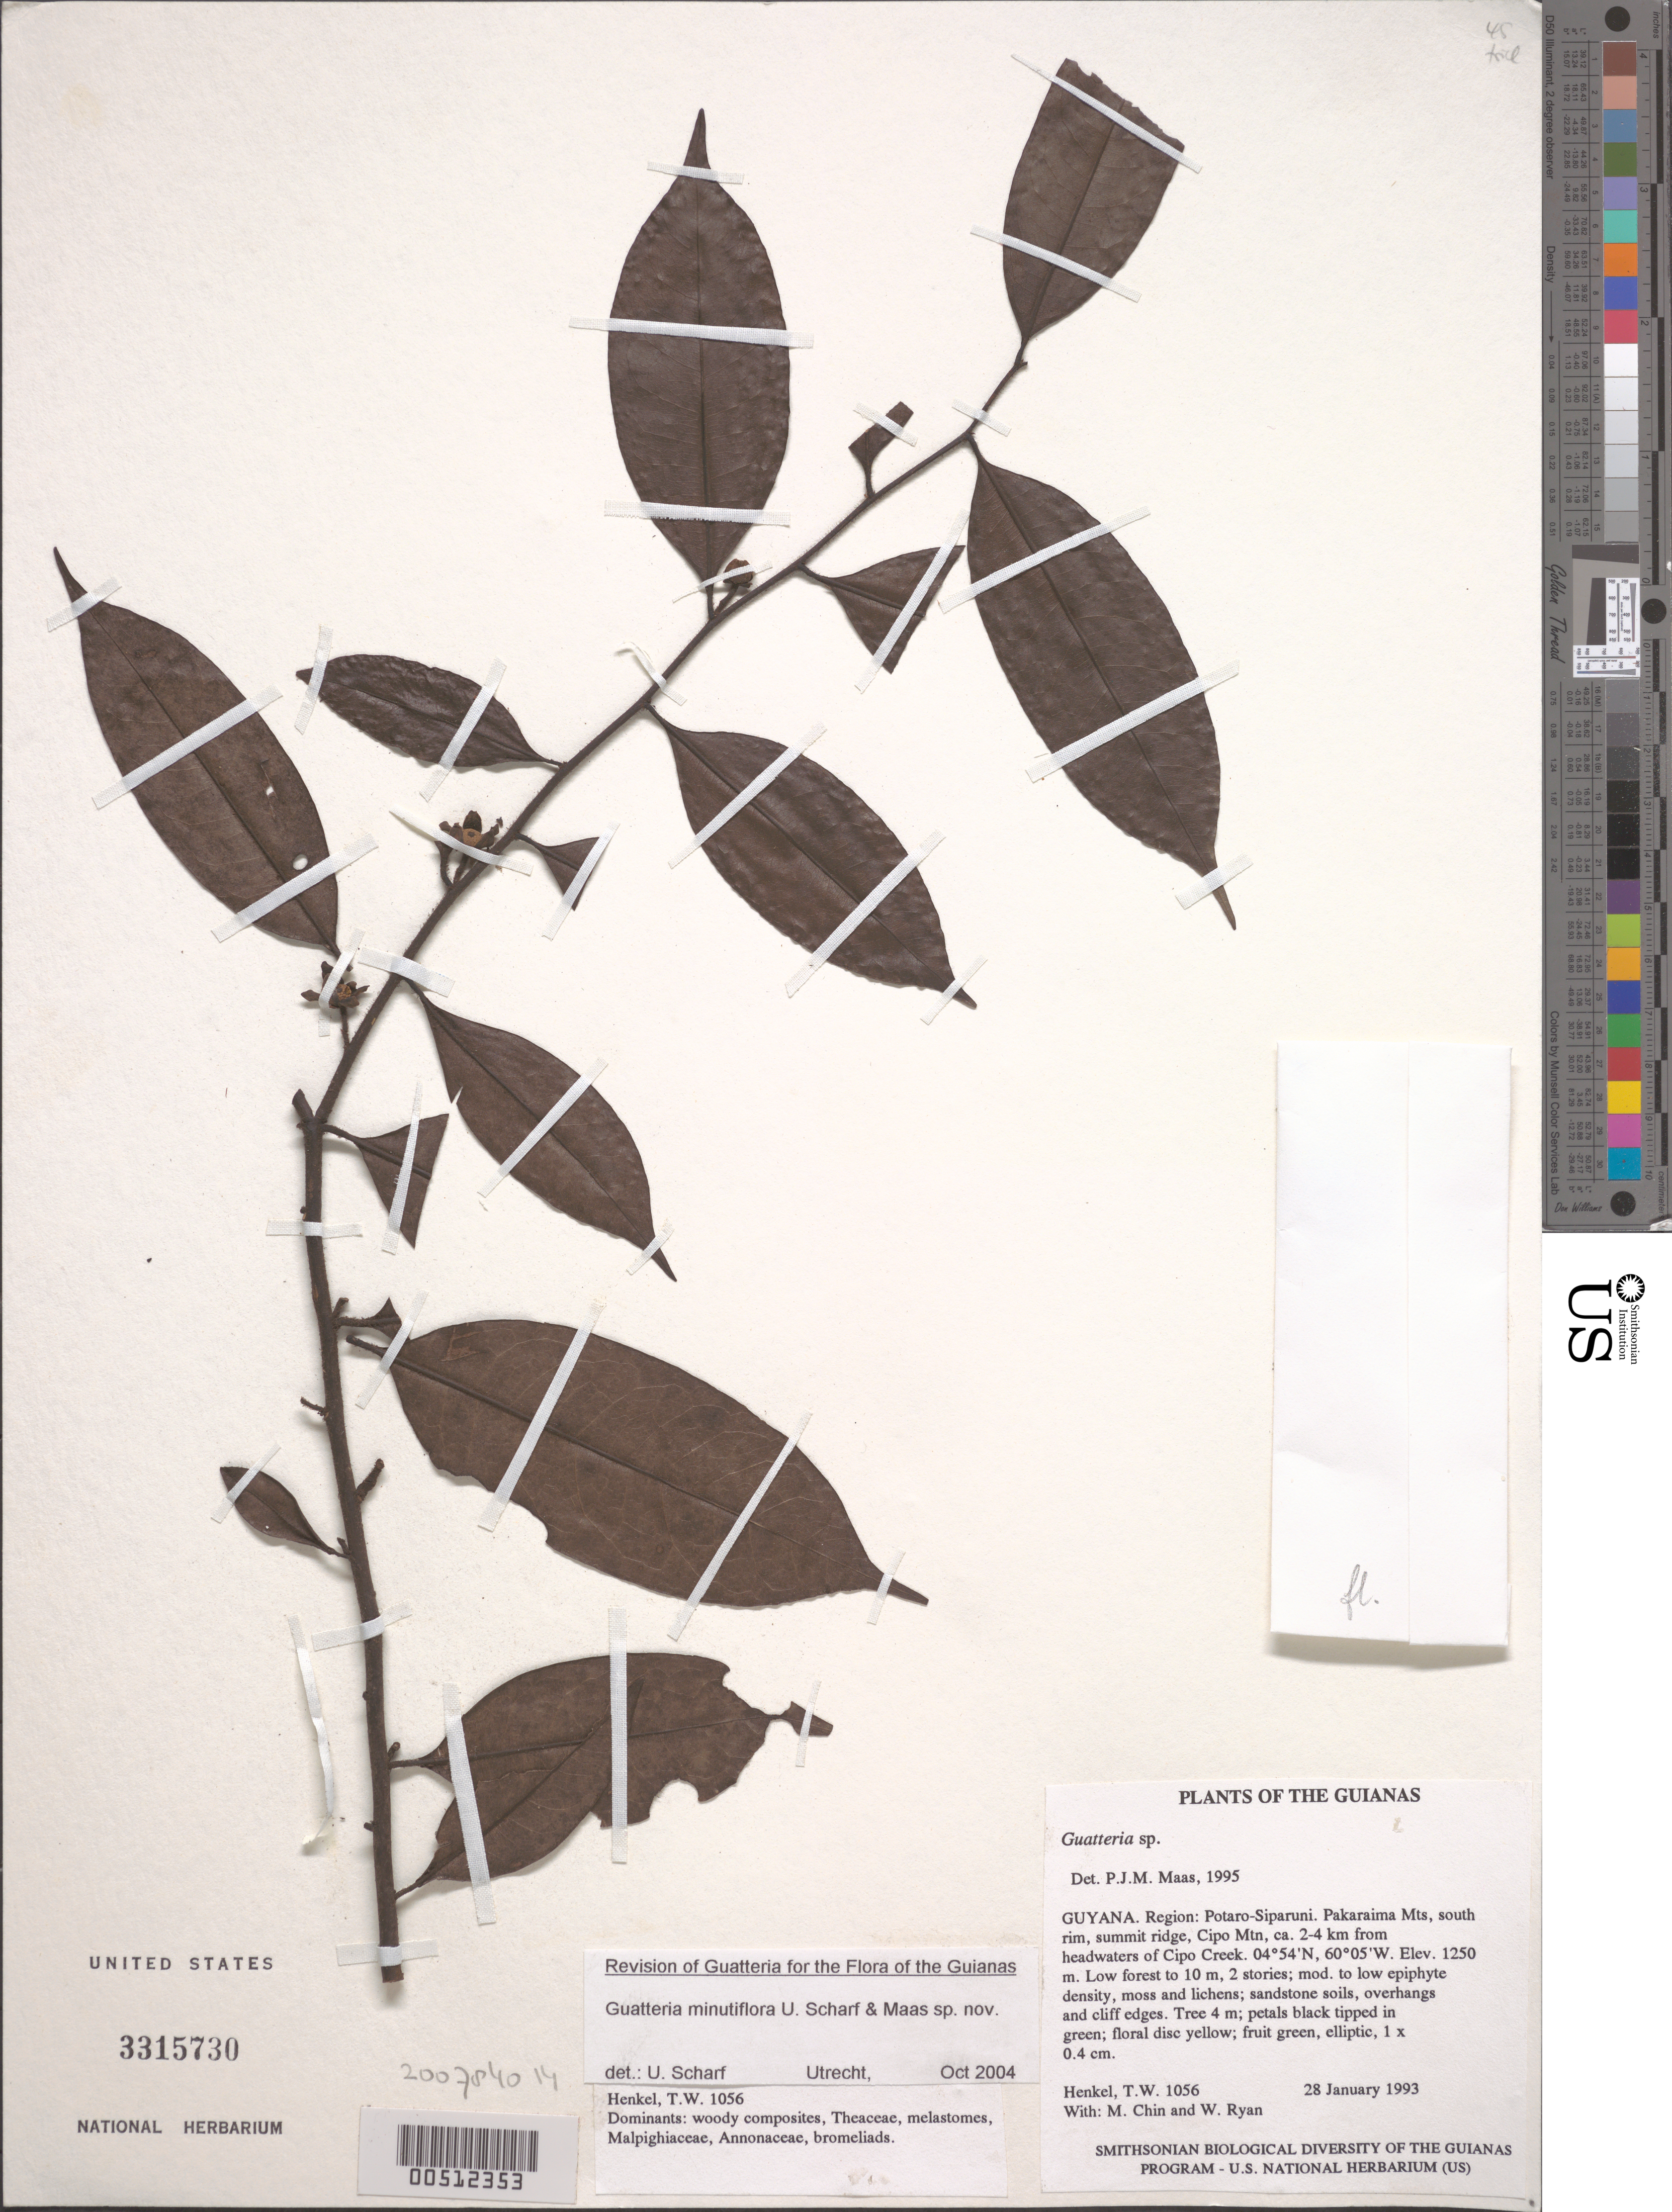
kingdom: Plantae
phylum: Tracheophyta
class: Magnoliopsida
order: Magnoliales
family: Annonaceae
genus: Guatteria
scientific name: Guatteria minutiflora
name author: Scharf & Maas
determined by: Scharf, U.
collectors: T. Henkel, M. Chin & W. Ryan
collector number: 1056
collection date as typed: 28 January 1993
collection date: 1993-01-28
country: Guyana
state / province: Potaro-Siparuni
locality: Pakaraima Mts, S rim, summit ridge, Cipo Mt, ±2-4 km from headwaters of Cipo Creek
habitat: Low forest to 10 m, 2 stories; sandstone soils, overhangs and cliff edges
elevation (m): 1250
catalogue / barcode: US 3315730